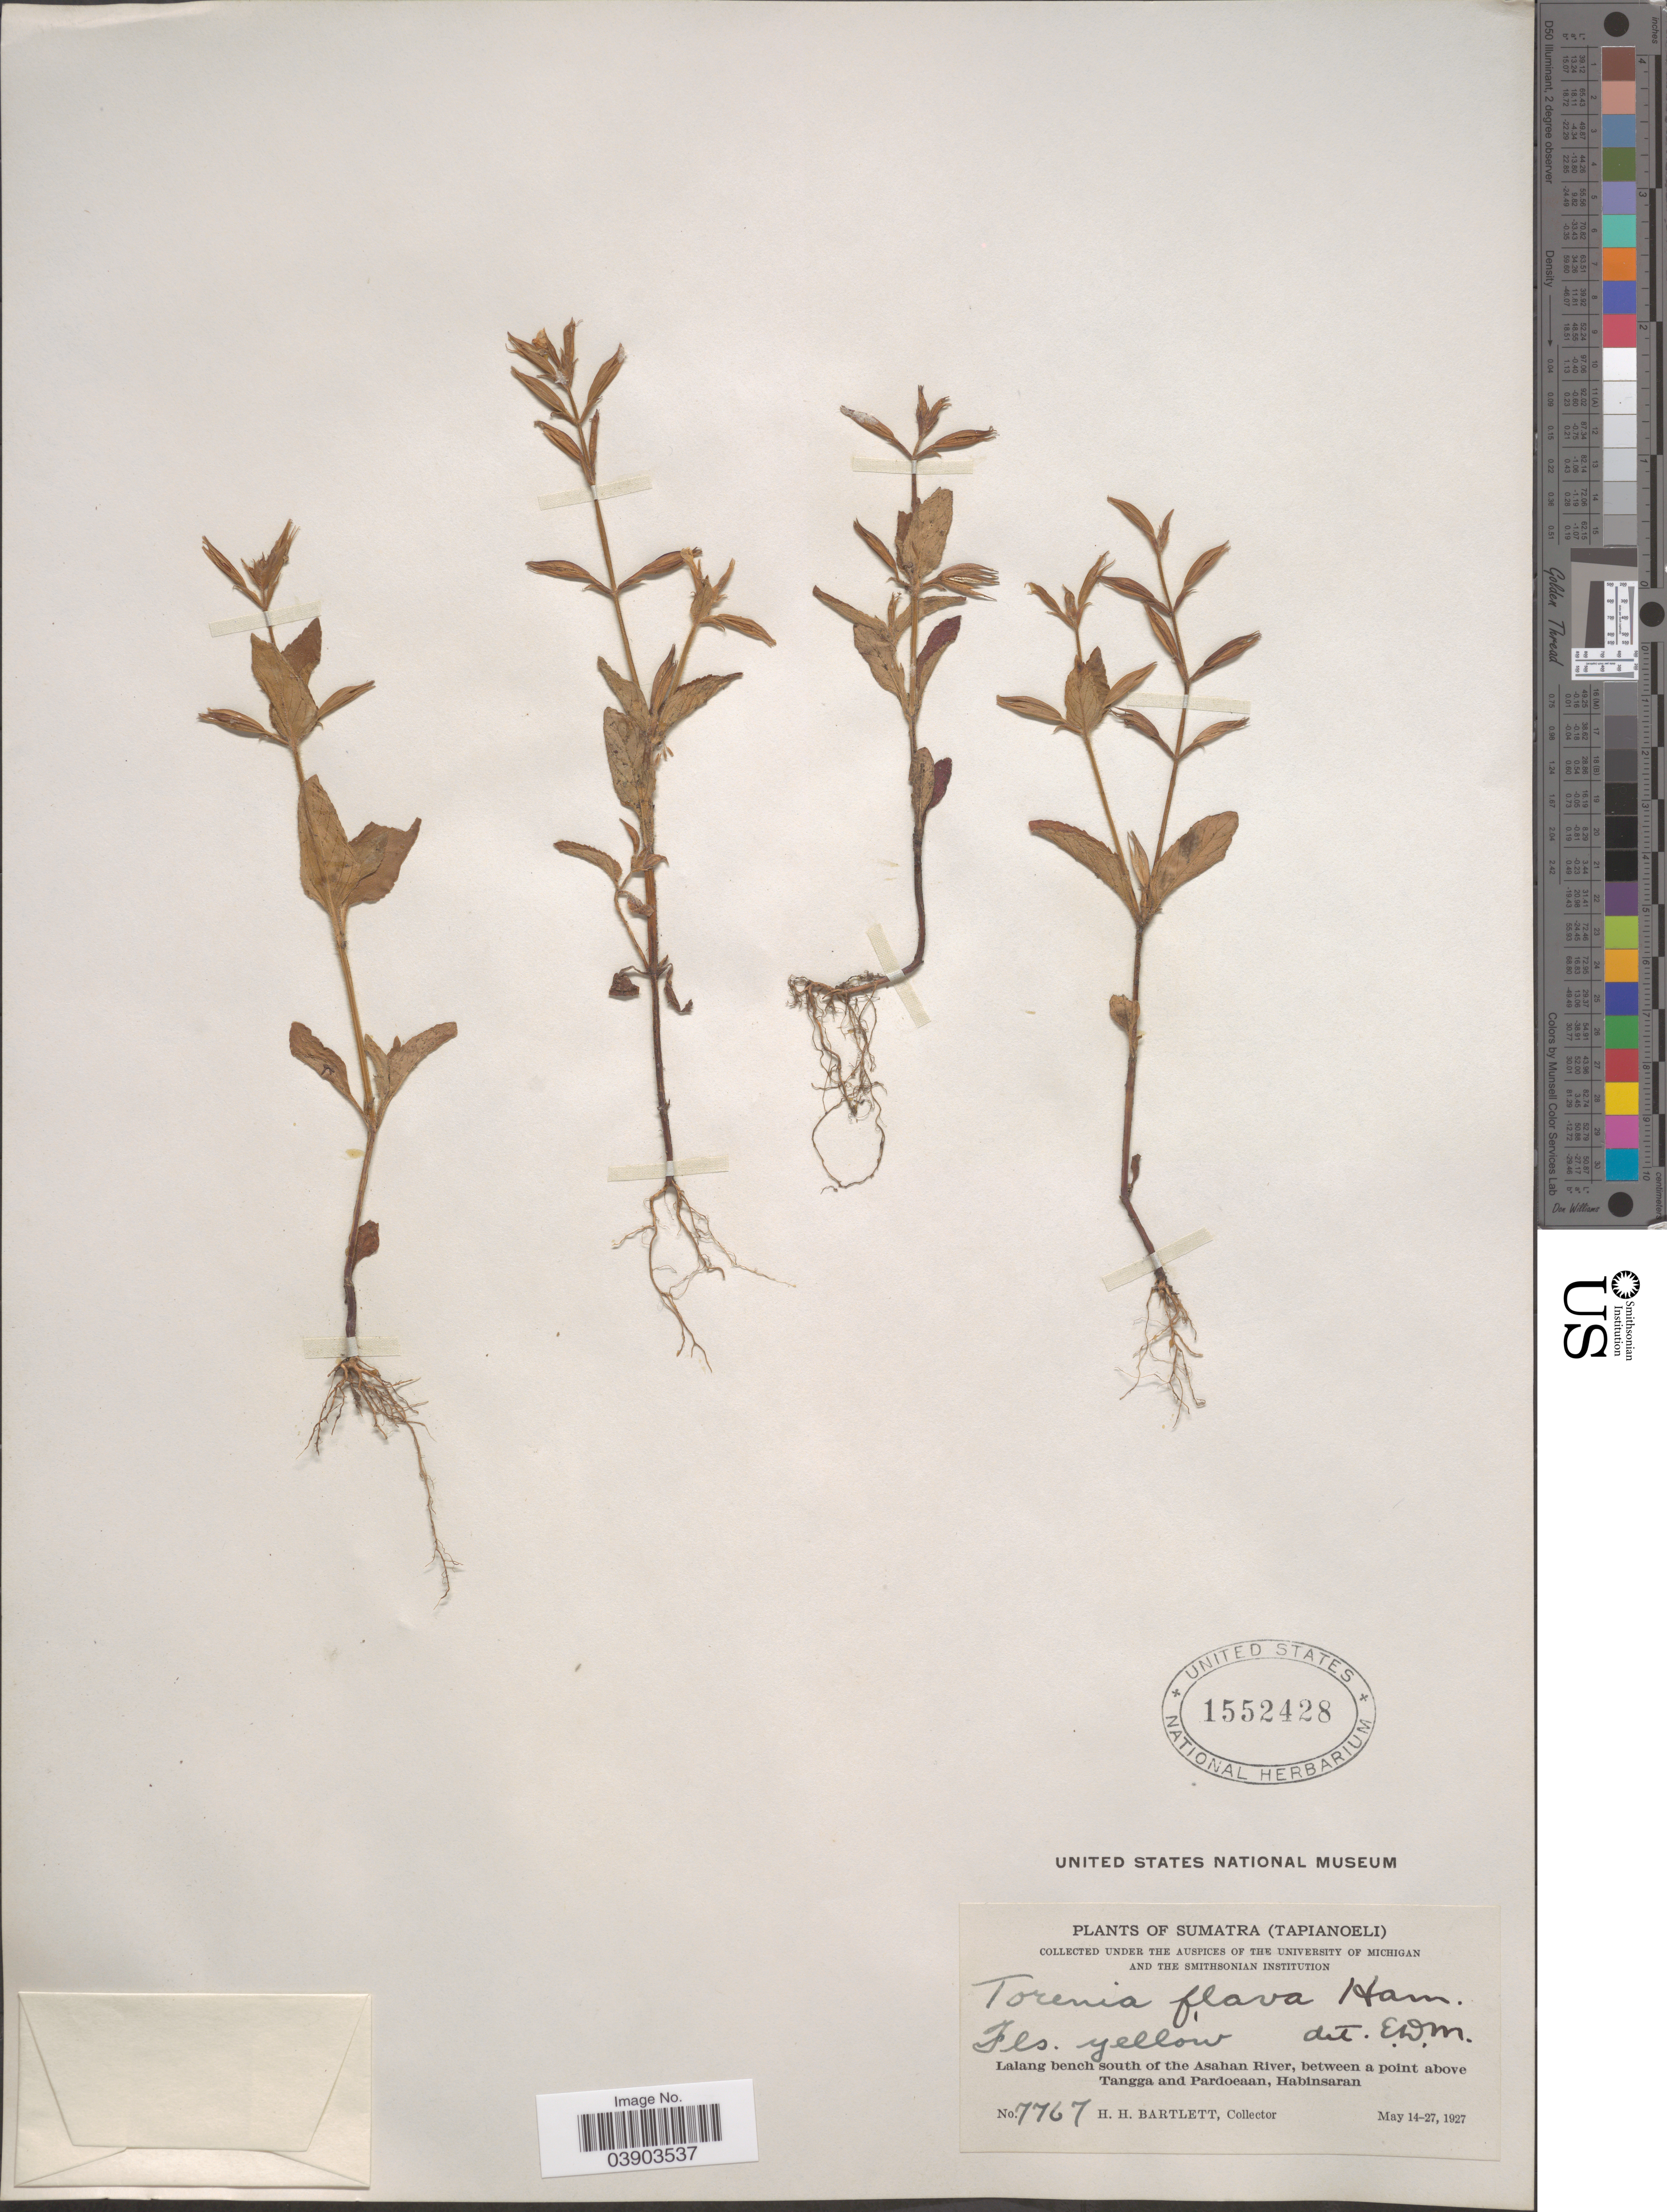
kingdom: Plantae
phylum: Tracheophyta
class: Magnoliopsida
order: Lamiales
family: Linderniaceae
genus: Torenia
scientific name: Torenia flava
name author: Ham.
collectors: H. H. Bartlett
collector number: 7767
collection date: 1927-05-14/1927-05-27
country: Indonesia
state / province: Sumatra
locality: Tapianoeli. Lalang bench south of the Asahan River, between a point above Tangga and Pardoeaan, Habinsaran.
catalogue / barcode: US 1552428